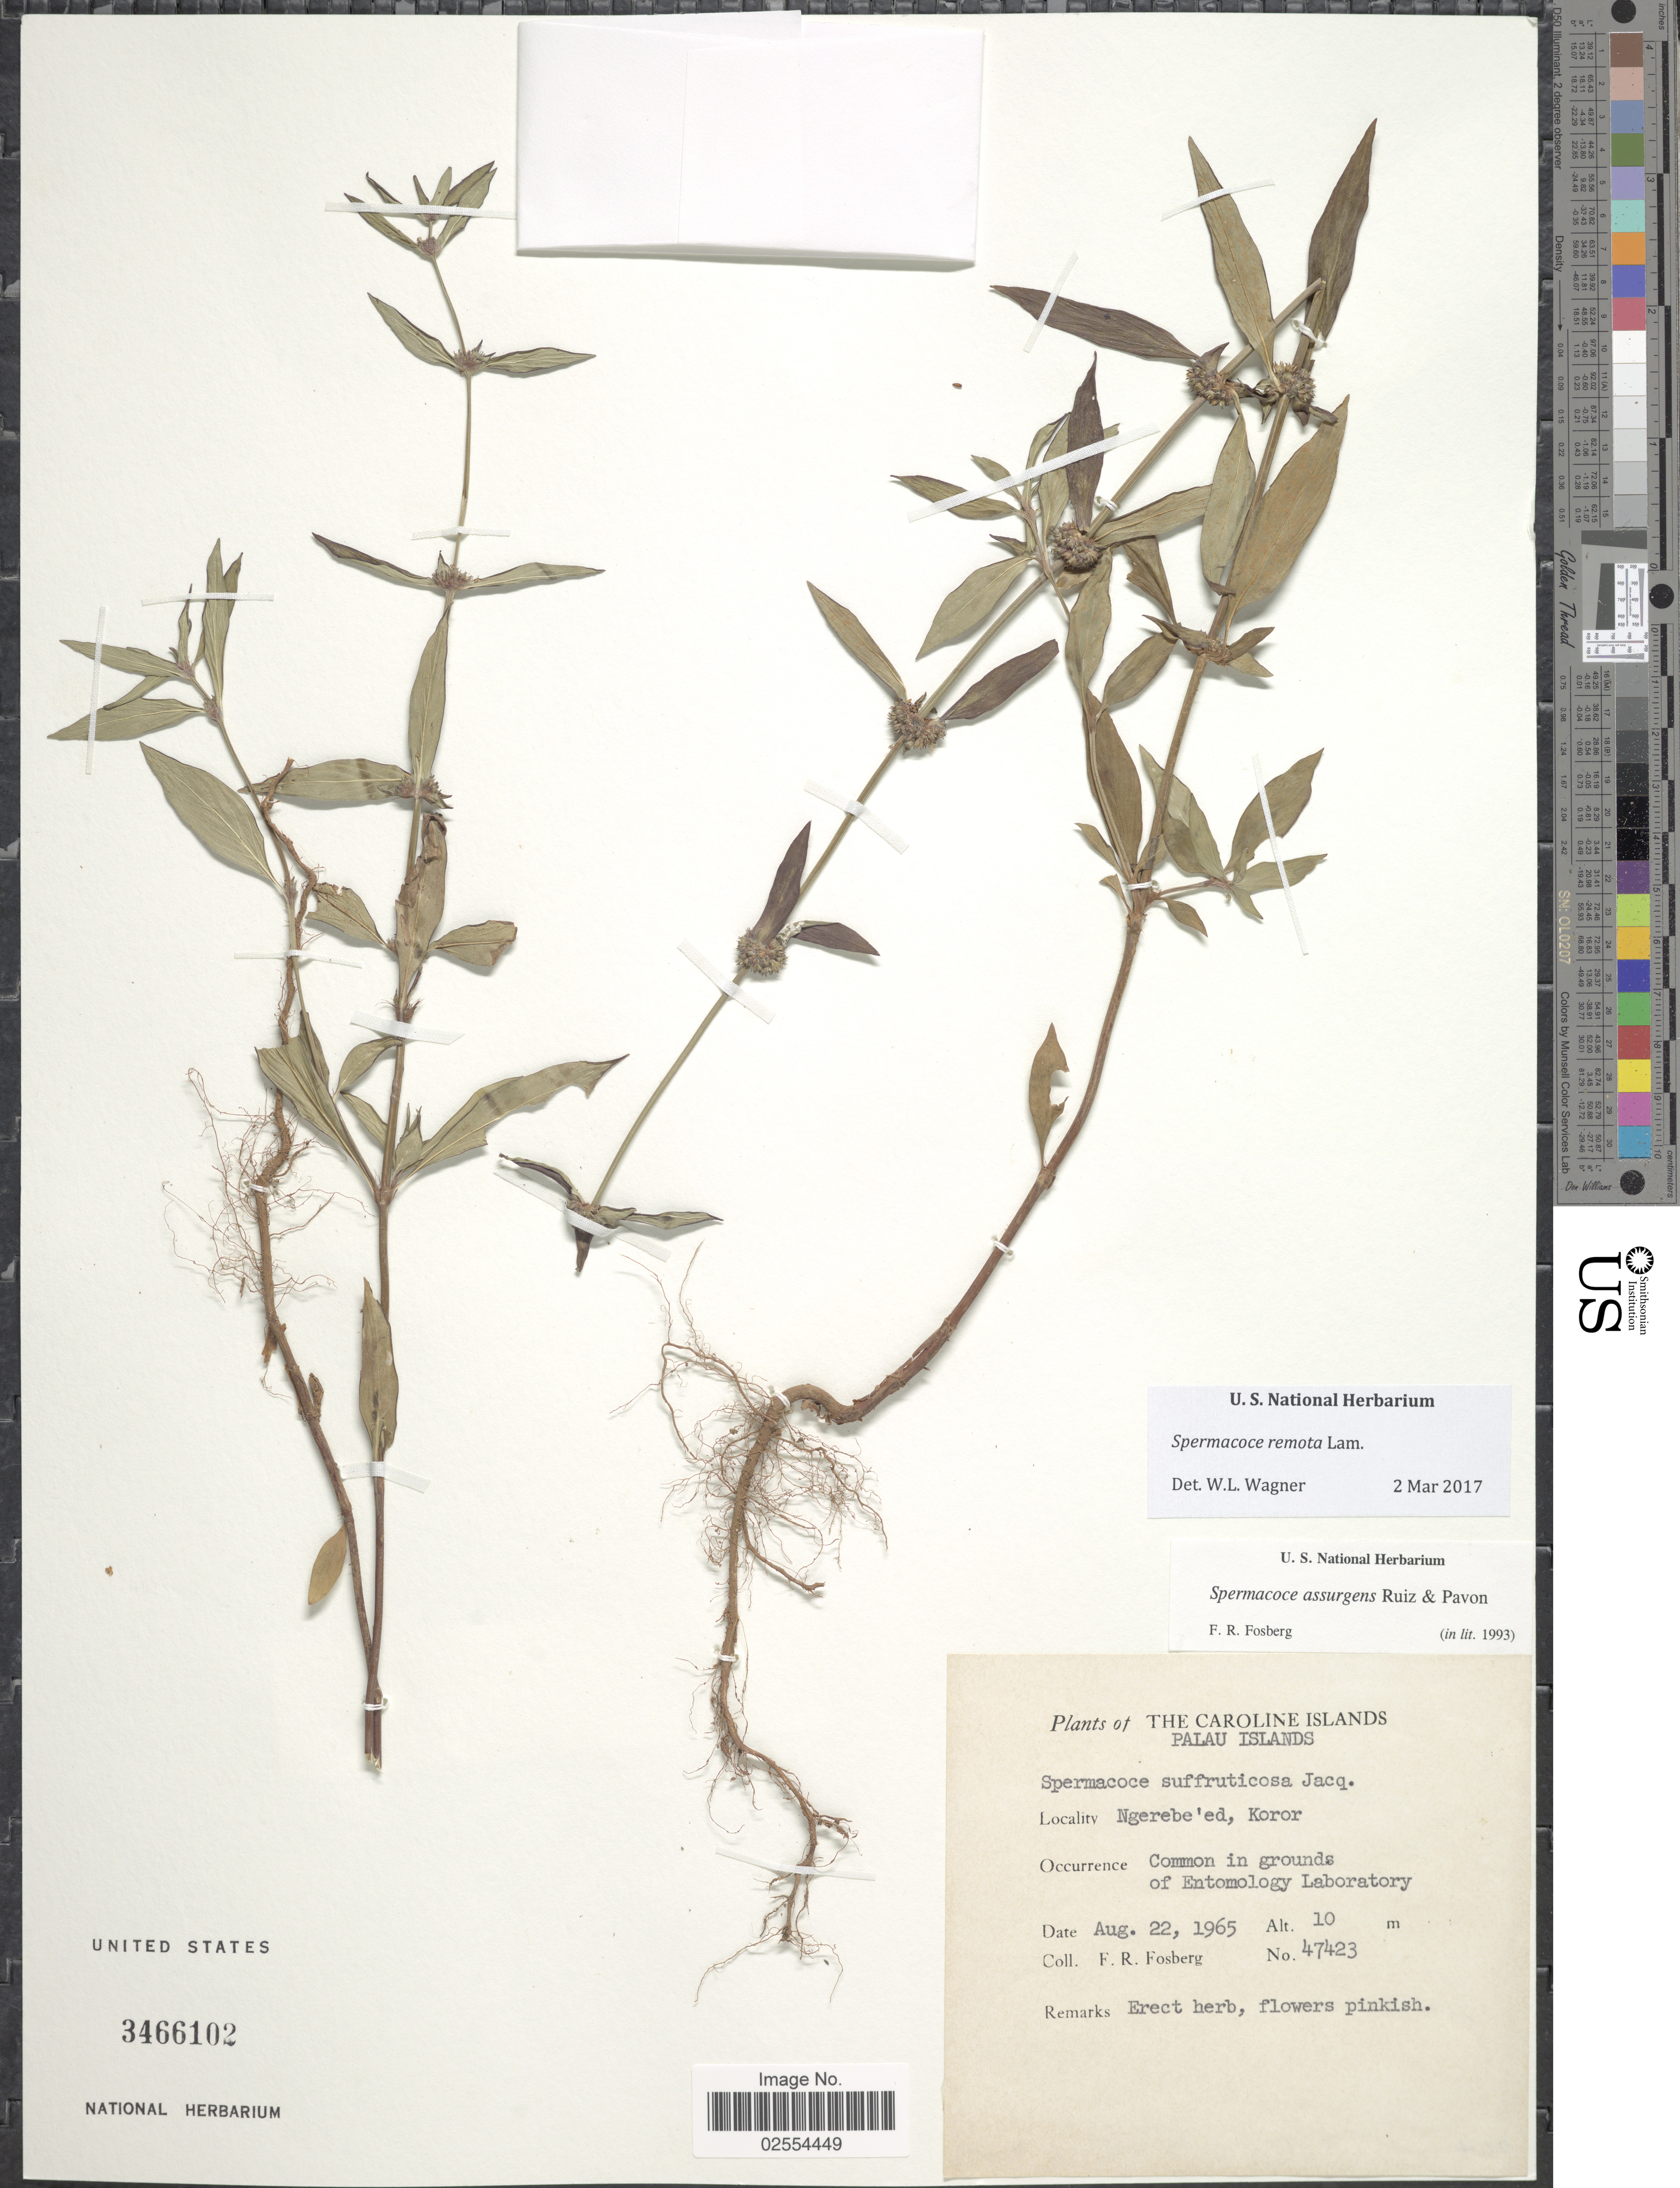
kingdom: Plantae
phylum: Tracheophyta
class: Magnoliopsida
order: Gentianales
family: Rubiaceae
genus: Spermacoce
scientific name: Spermacoce remota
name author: Lam.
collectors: F. R. Fosberg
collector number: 47423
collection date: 1965-08-22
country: Palau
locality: Caroline Islands, Palau Islands, Ngerebe'ed Koror, in grounds in Entomology Laboratory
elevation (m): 10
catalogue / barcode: US 3466102